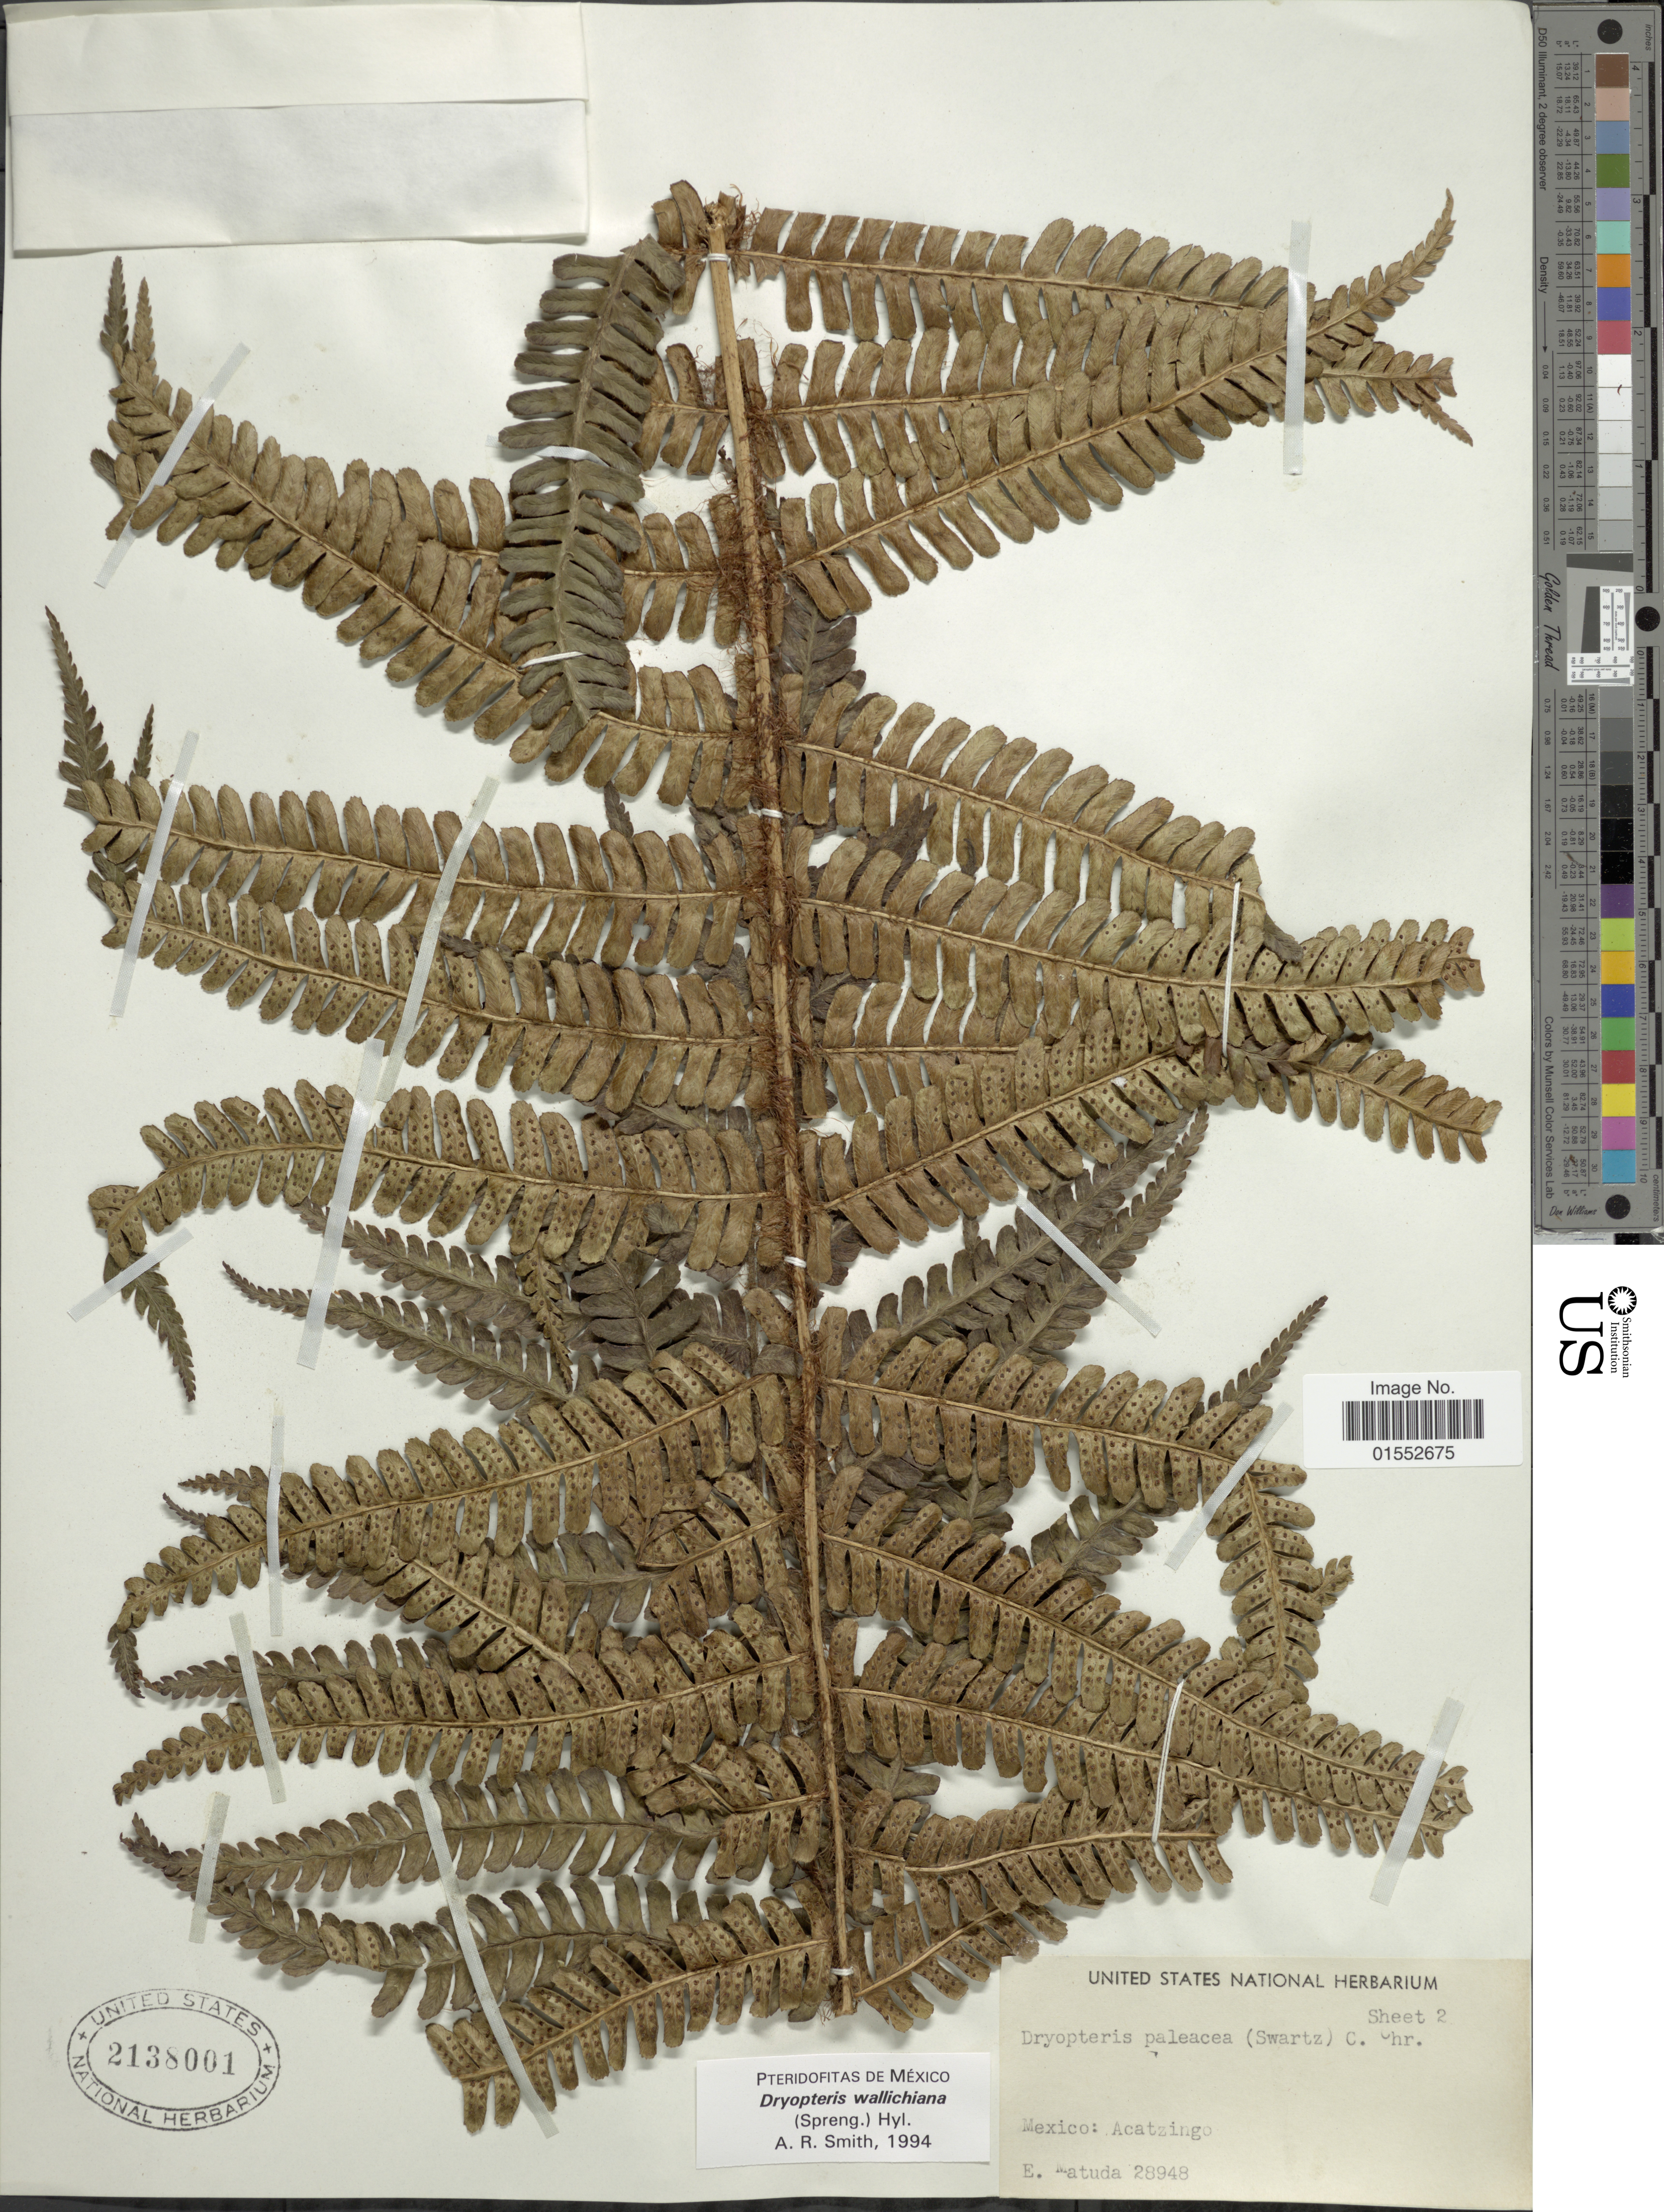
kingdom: Plantae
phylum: Tracheophyta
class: Polypodiopsida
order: Polypodiales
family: Dryopteridaceae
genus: Dryopteris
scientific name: Dryopteris wallichiana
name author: (Spreng.) Hyl.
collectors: E. Matuda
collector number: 28948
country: Mexico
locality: Acatzingo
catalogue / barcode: US 2138001